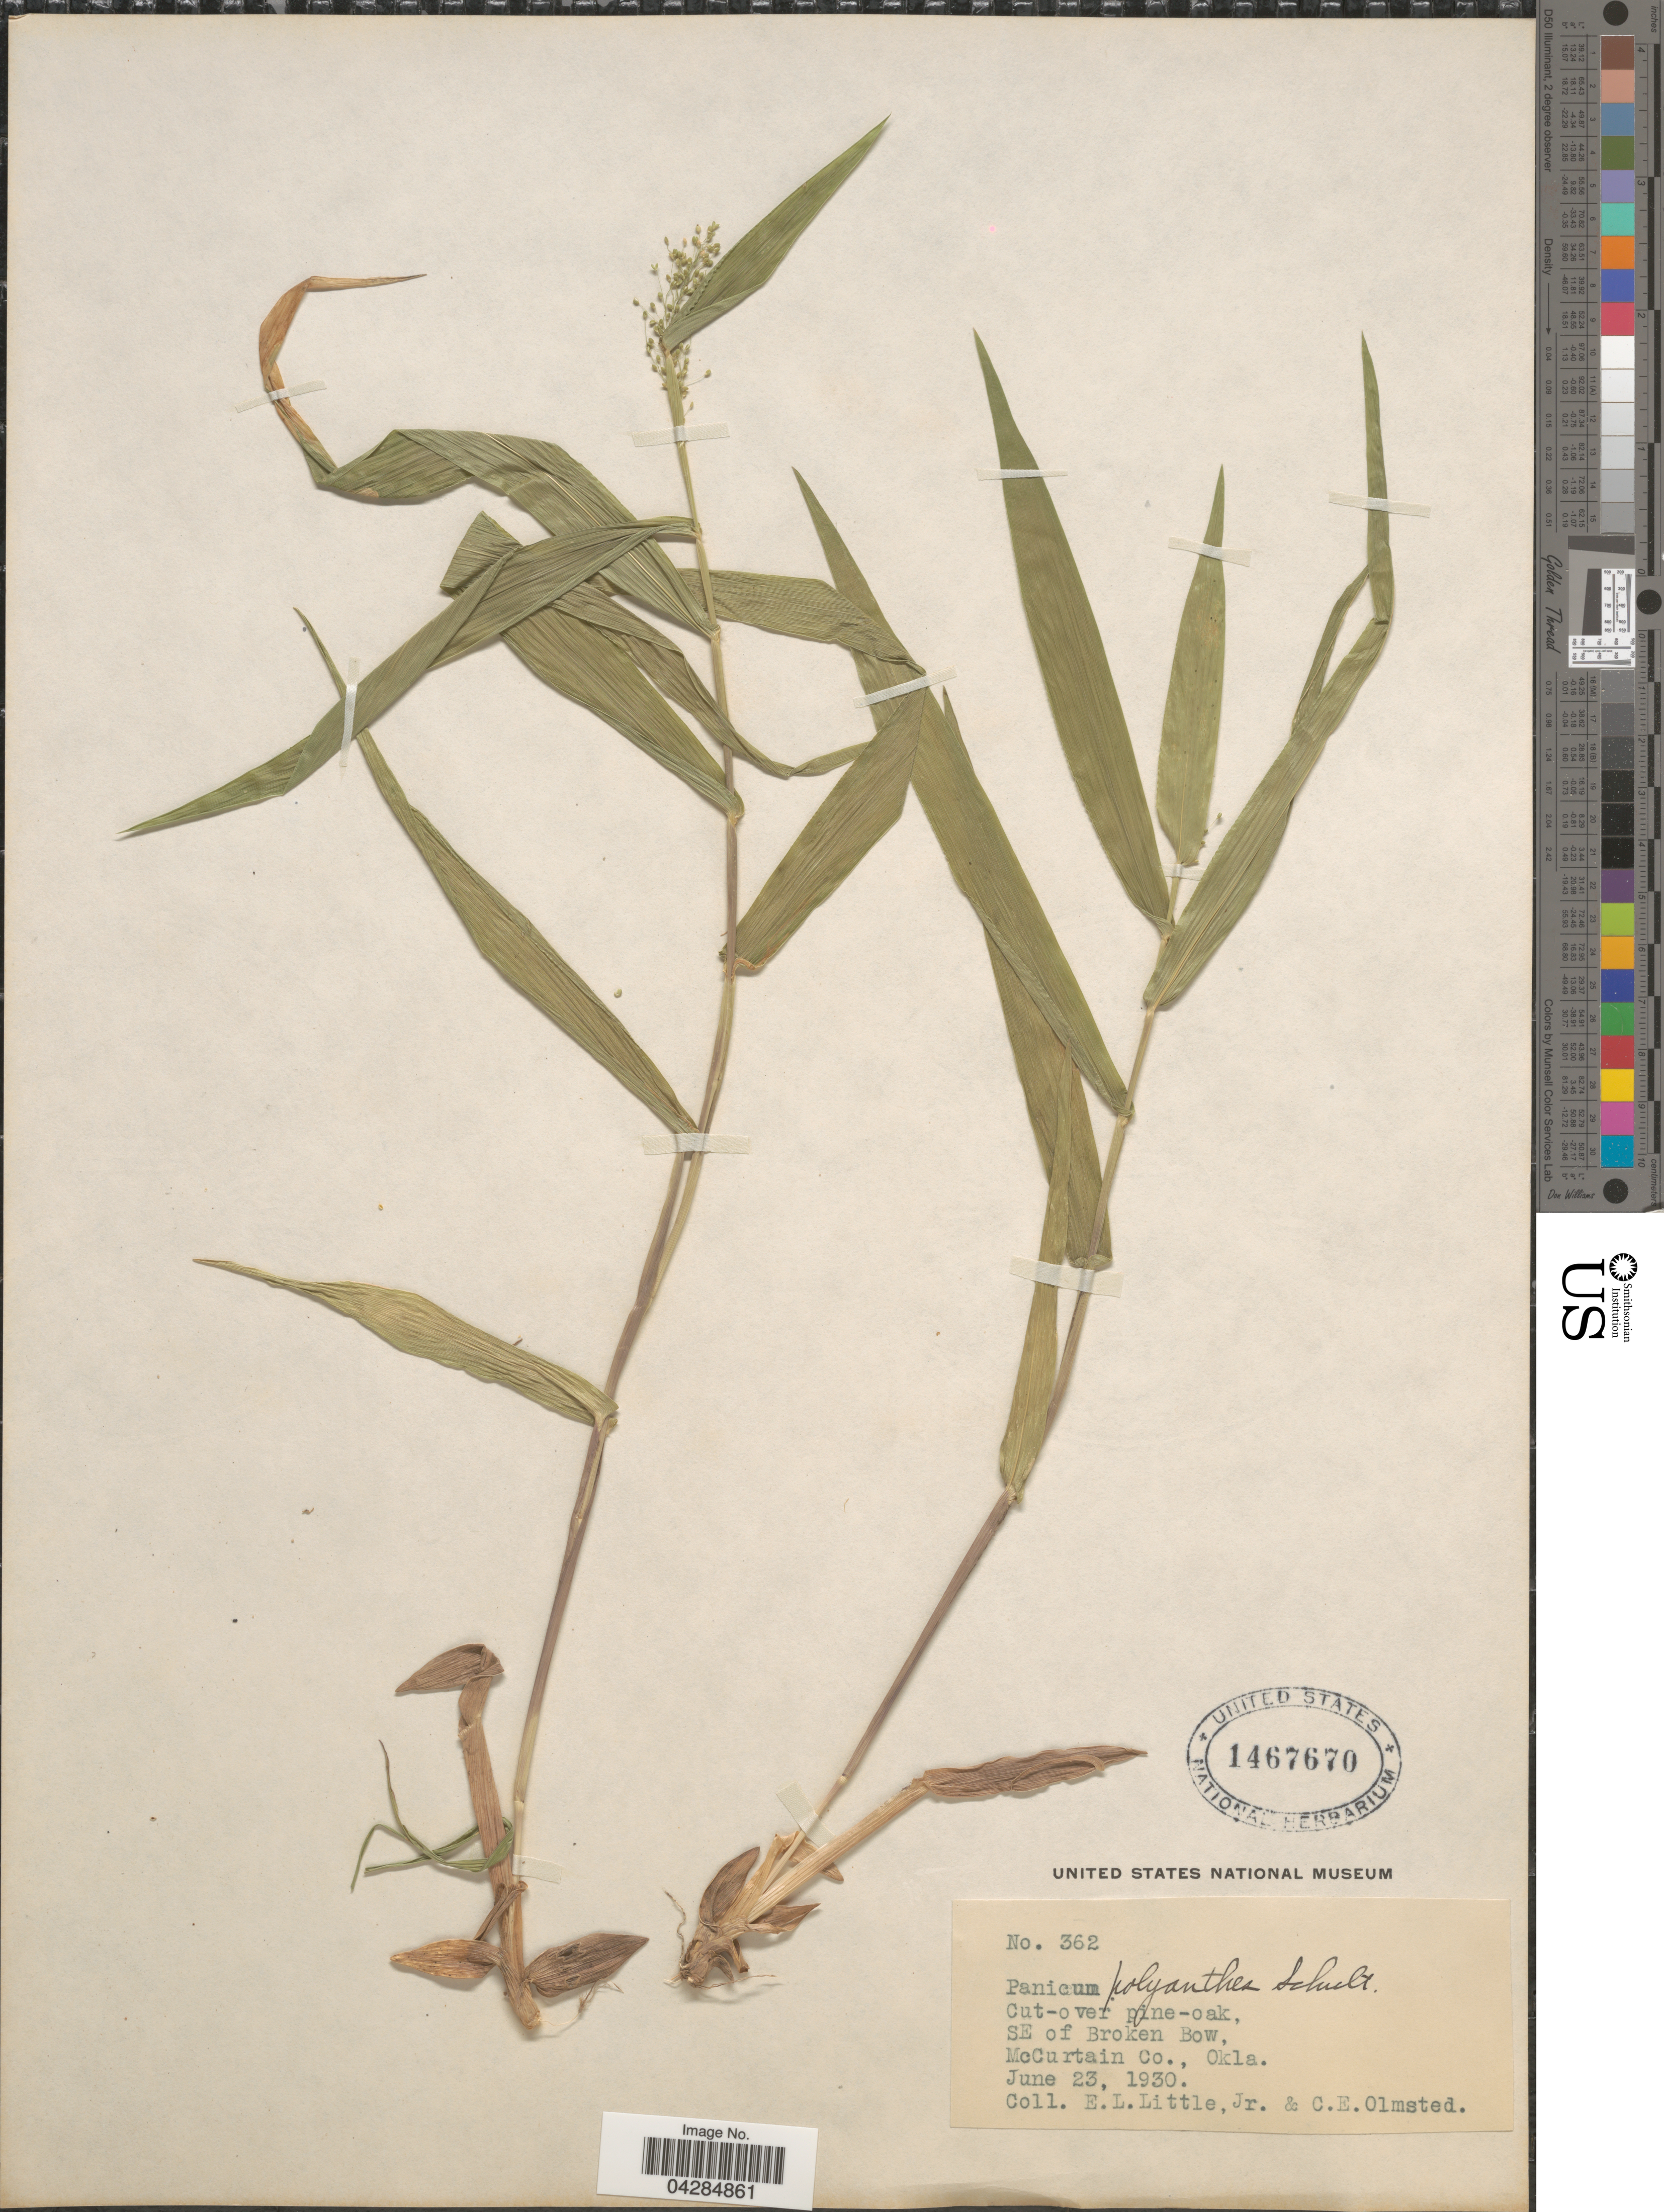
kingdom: Plantae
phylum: Tracheophyta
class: Liliopsida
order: Poales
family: Poaceae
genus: Dichanthelium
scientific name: Dichanthelium polyanthes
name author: (Schult.) Mohlenbr.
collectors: E. L. Little & C. Olmsted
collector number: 362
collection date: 1930-06-23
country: United States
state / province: Oklahoma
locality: SE of Broken Bow, McCurtain Co.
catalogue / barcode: US 1467670